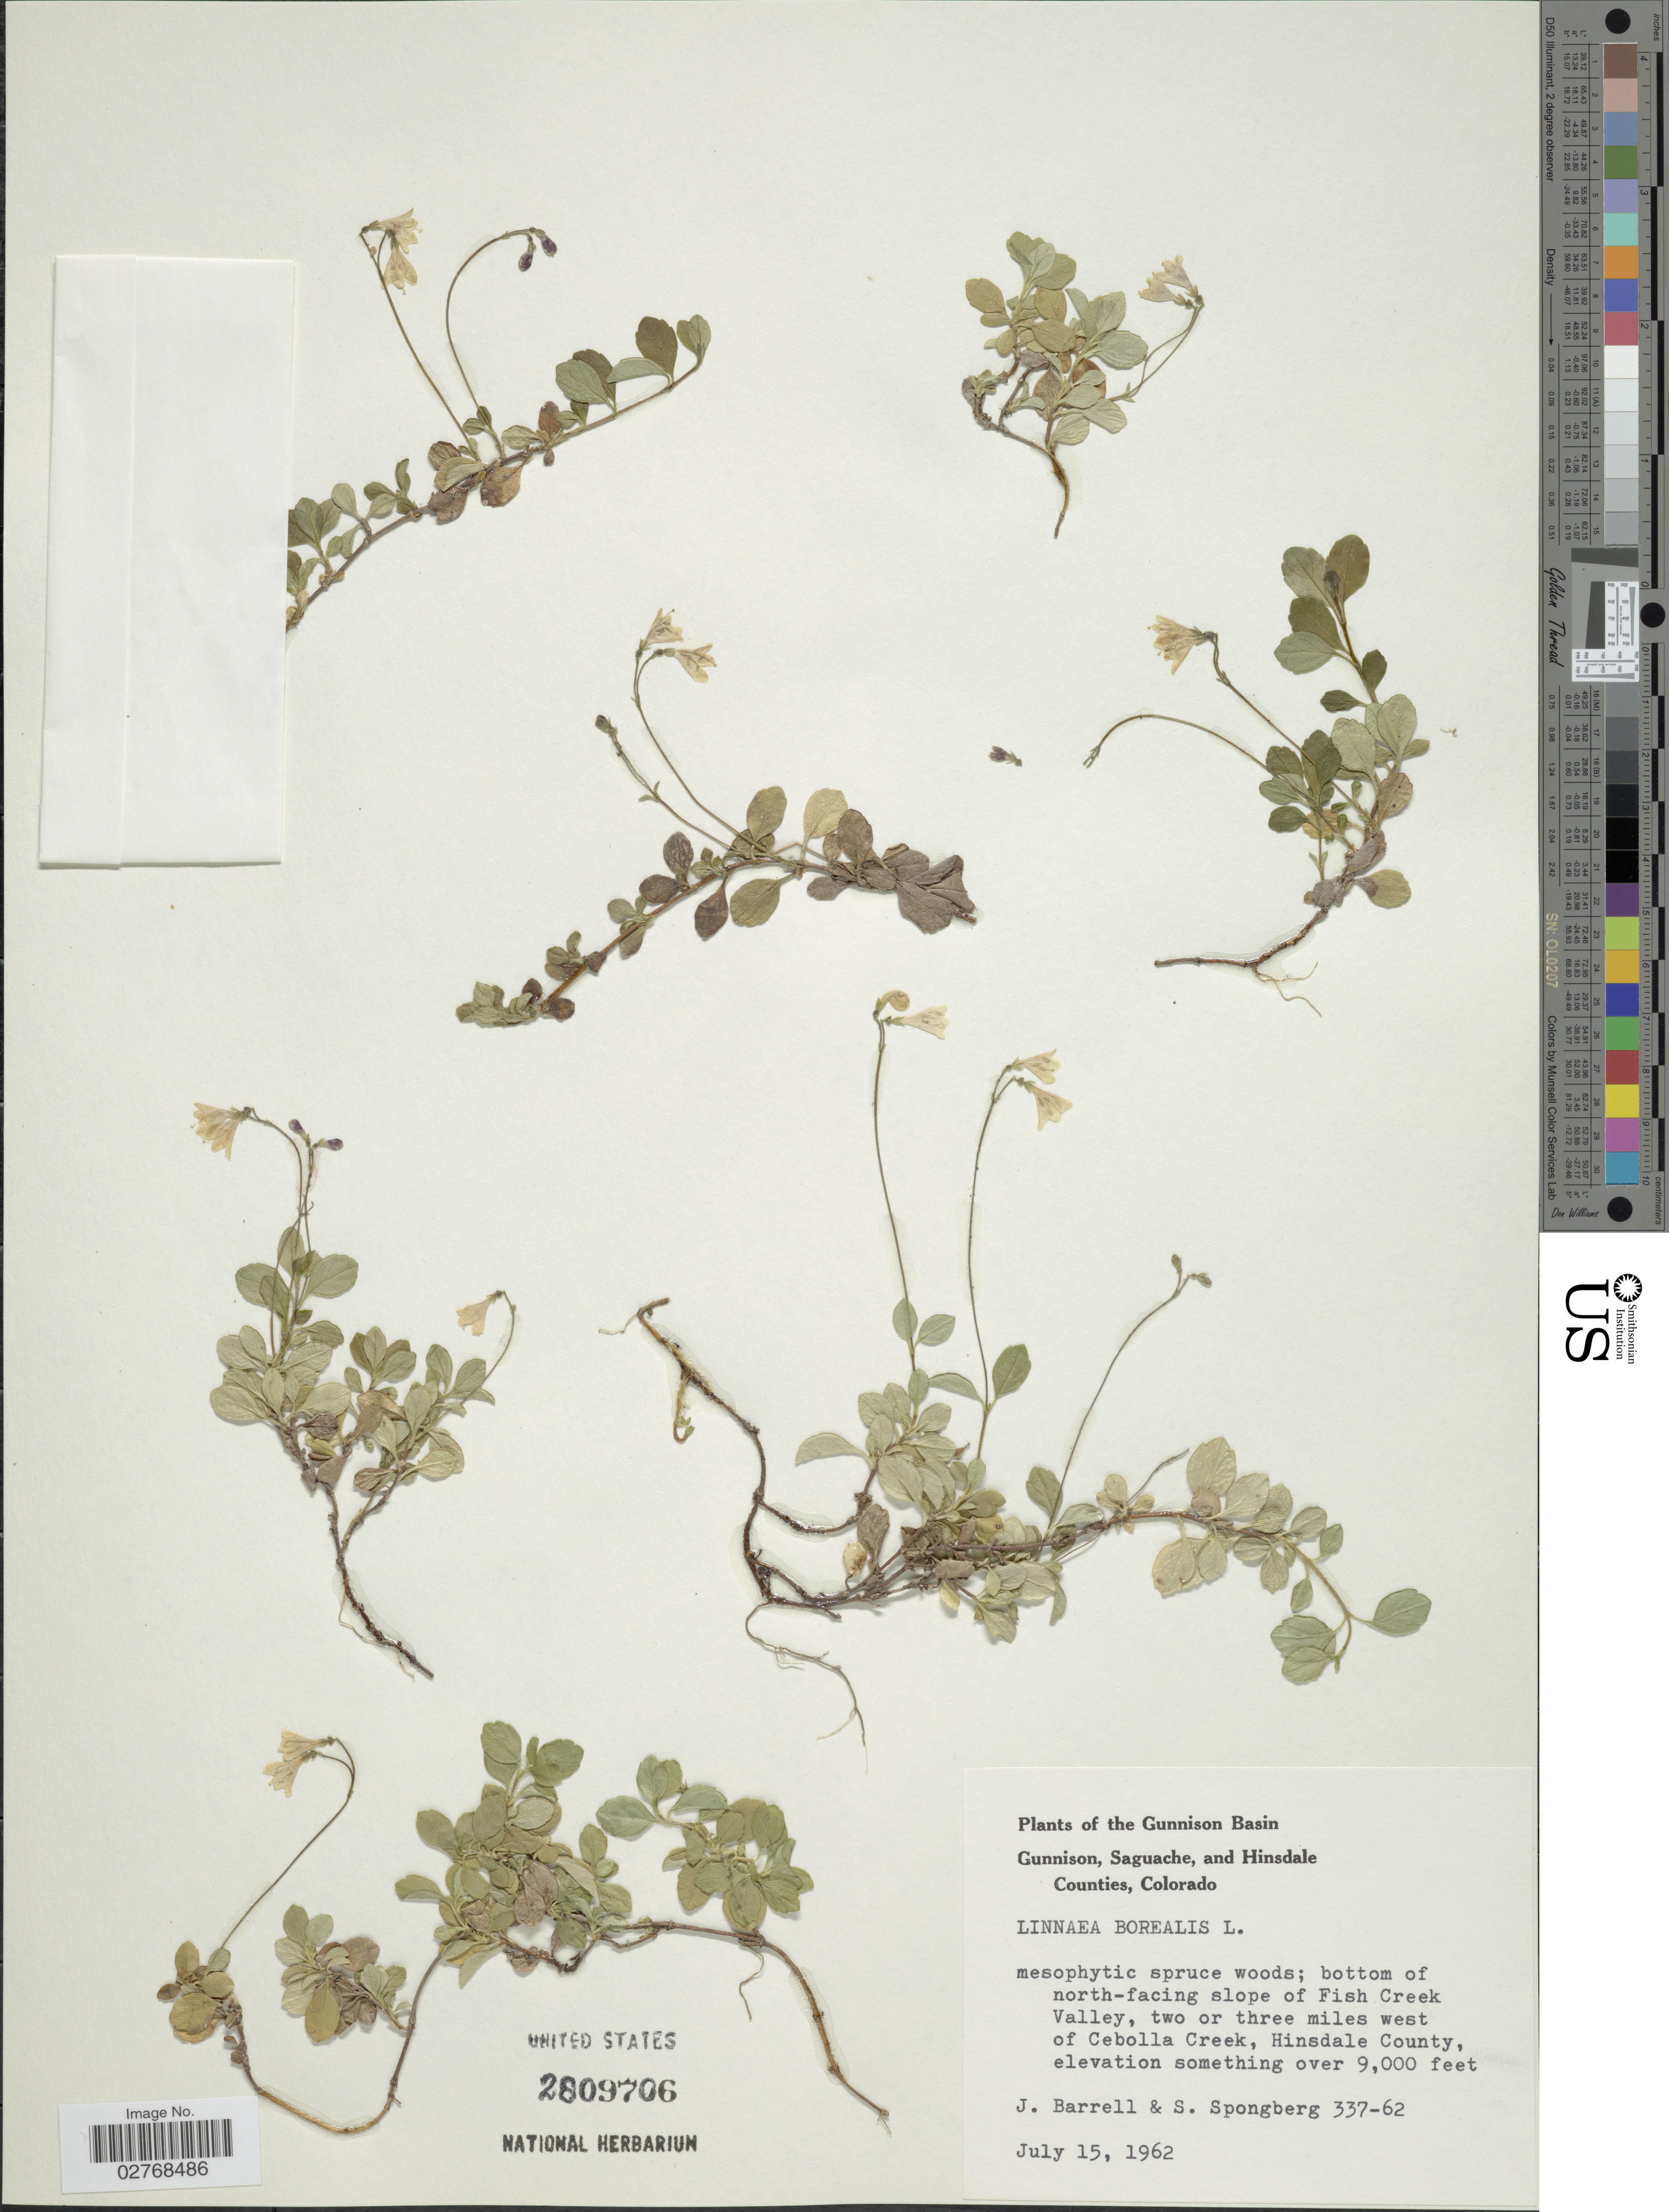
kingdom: Plantae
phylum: Tracheophyta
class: Magnoliopsida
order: Dipsacales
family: Caprifoliaceae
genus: Linnaea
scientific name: Linnaea borealis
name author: L.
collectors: J. Barrell & S. A.Spongberg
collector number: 337-62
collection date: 1962-07-15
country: United States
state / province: Colorado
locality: The Gunnison Basin. Bottom of north-facing slope of Fish Creek Valley, two or three miles west of Cebolla Creek, Hinsdale County.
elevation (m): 2743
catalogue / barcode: US 2809706